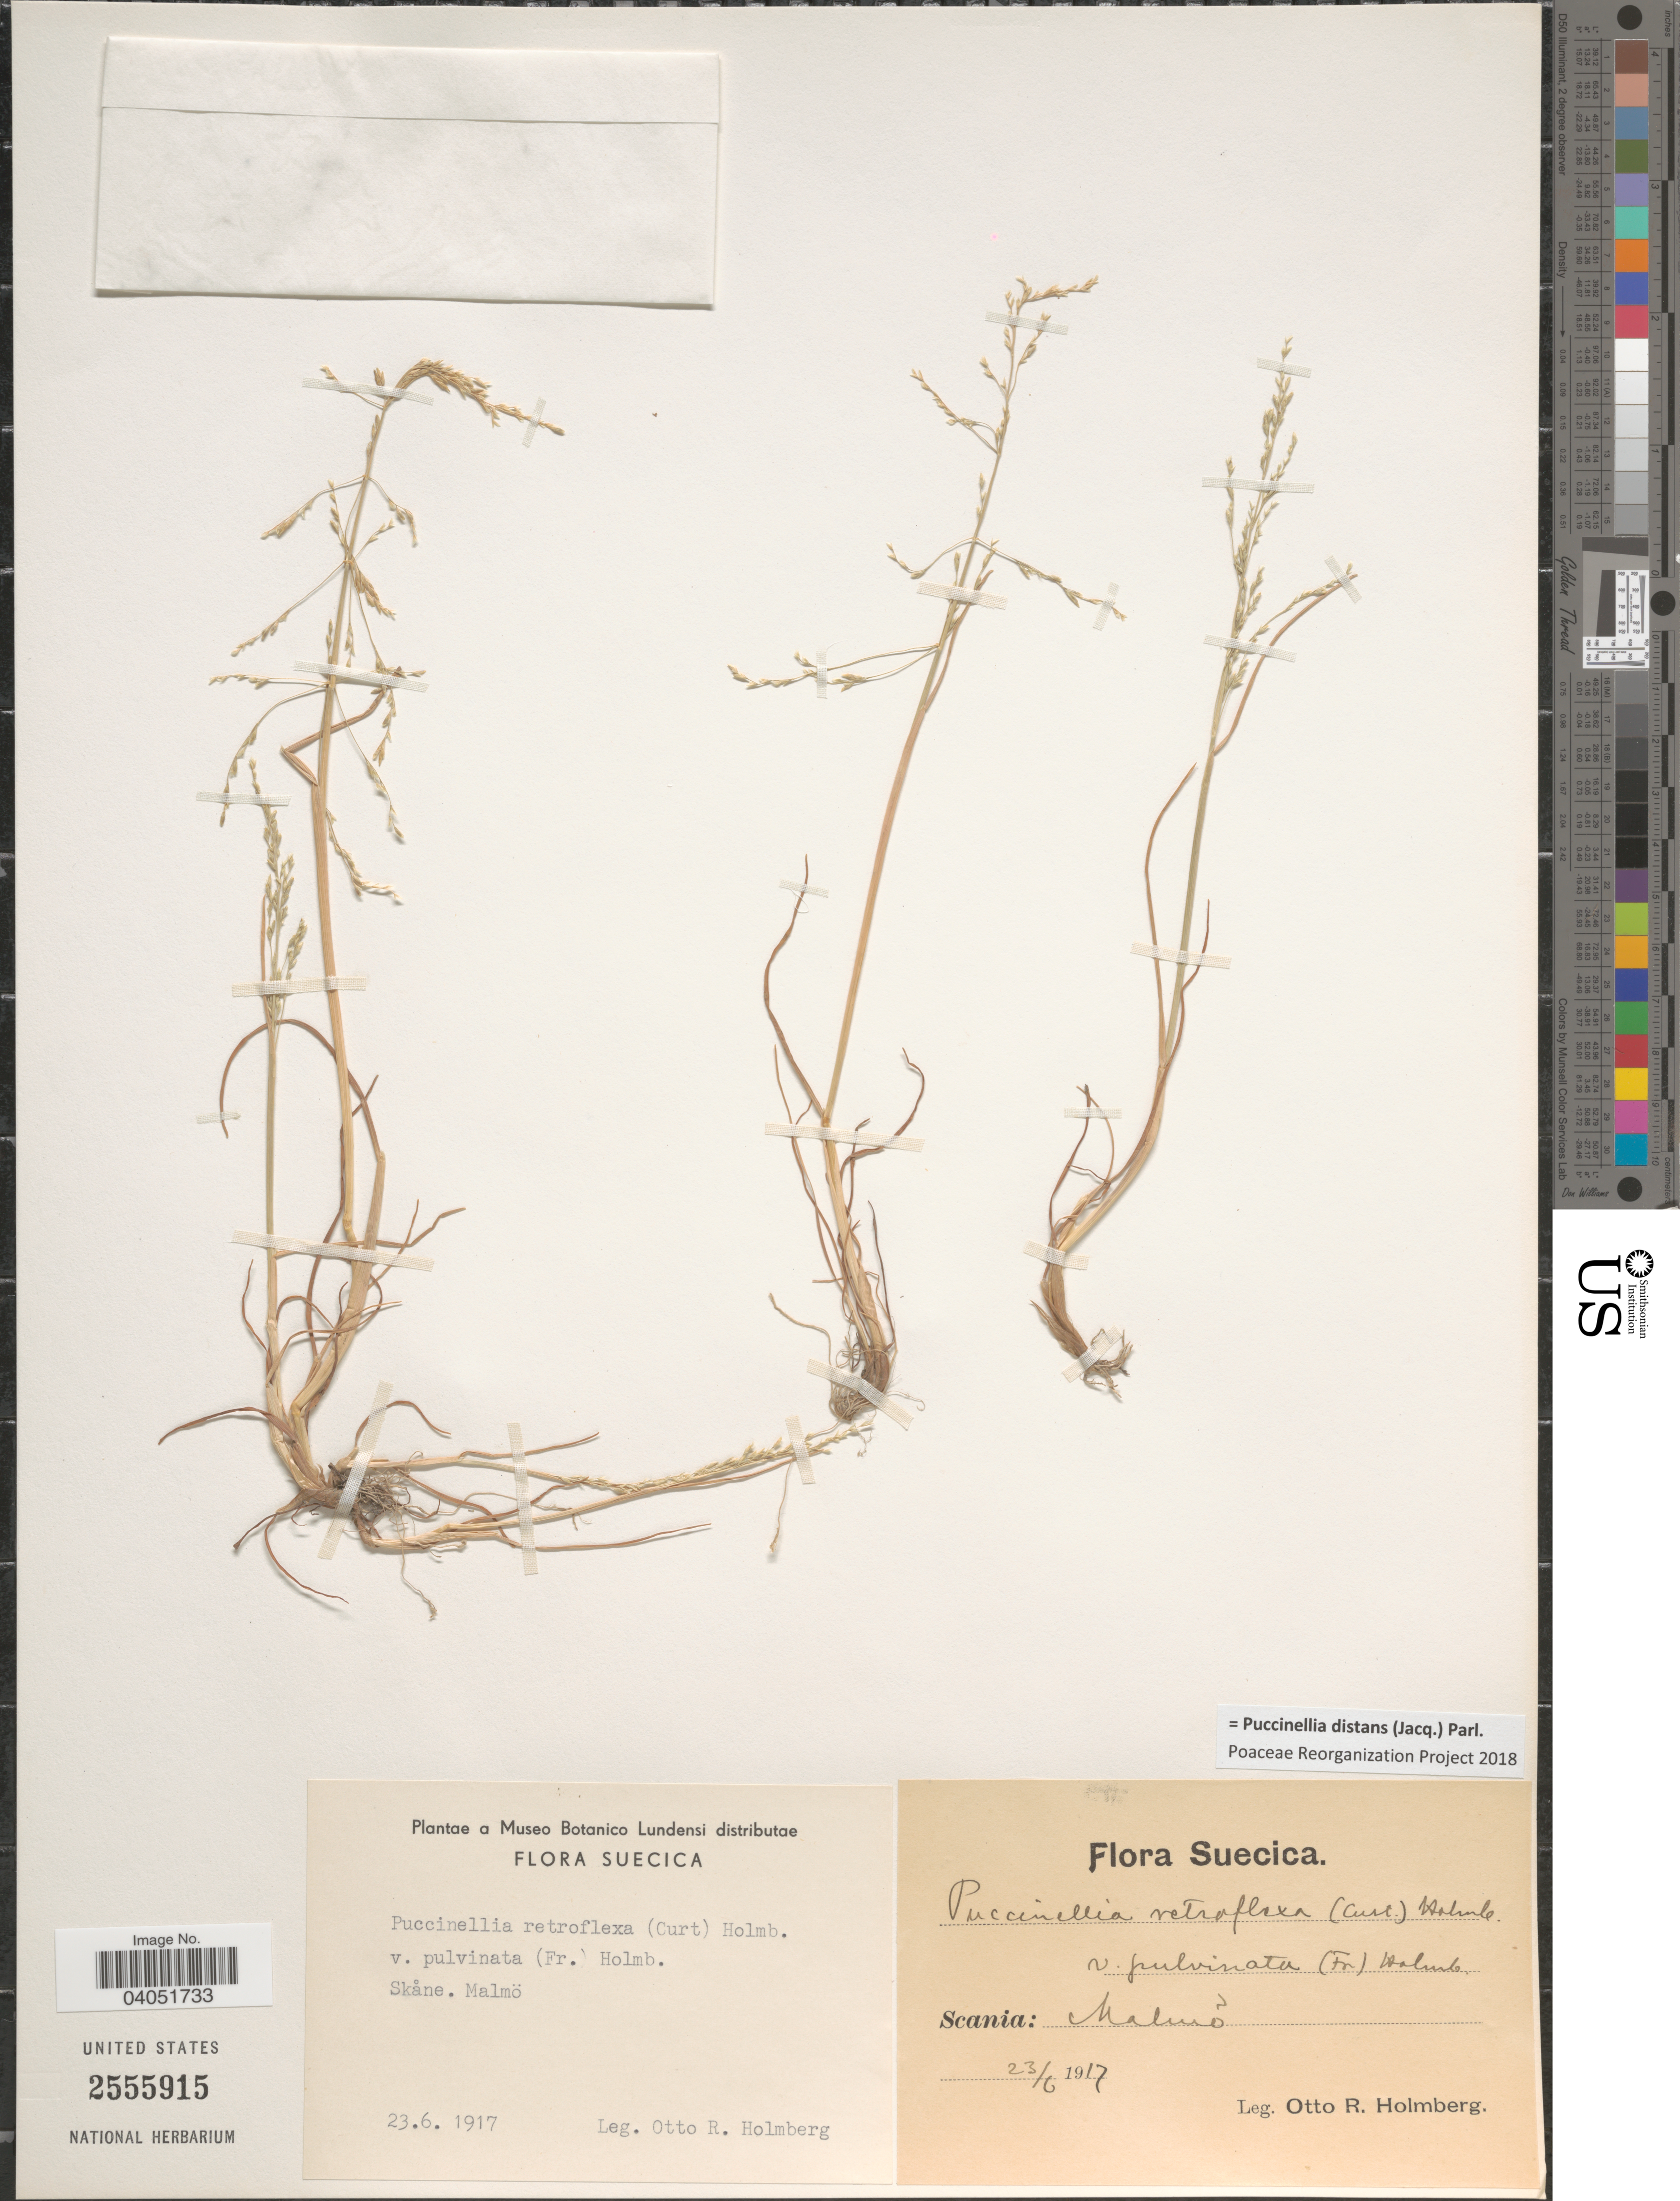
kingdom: Plantae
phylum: Tracheophyta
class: Liliopsida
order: Poales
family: Poaceae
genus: Puccinellia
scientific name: Puccinellia distans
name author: (Jacq.) Parl.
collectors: O. Holmberg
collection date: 1917-06-23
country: Sweden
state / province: Skåne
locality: Suecica Malmö.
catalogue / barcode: US 2555915